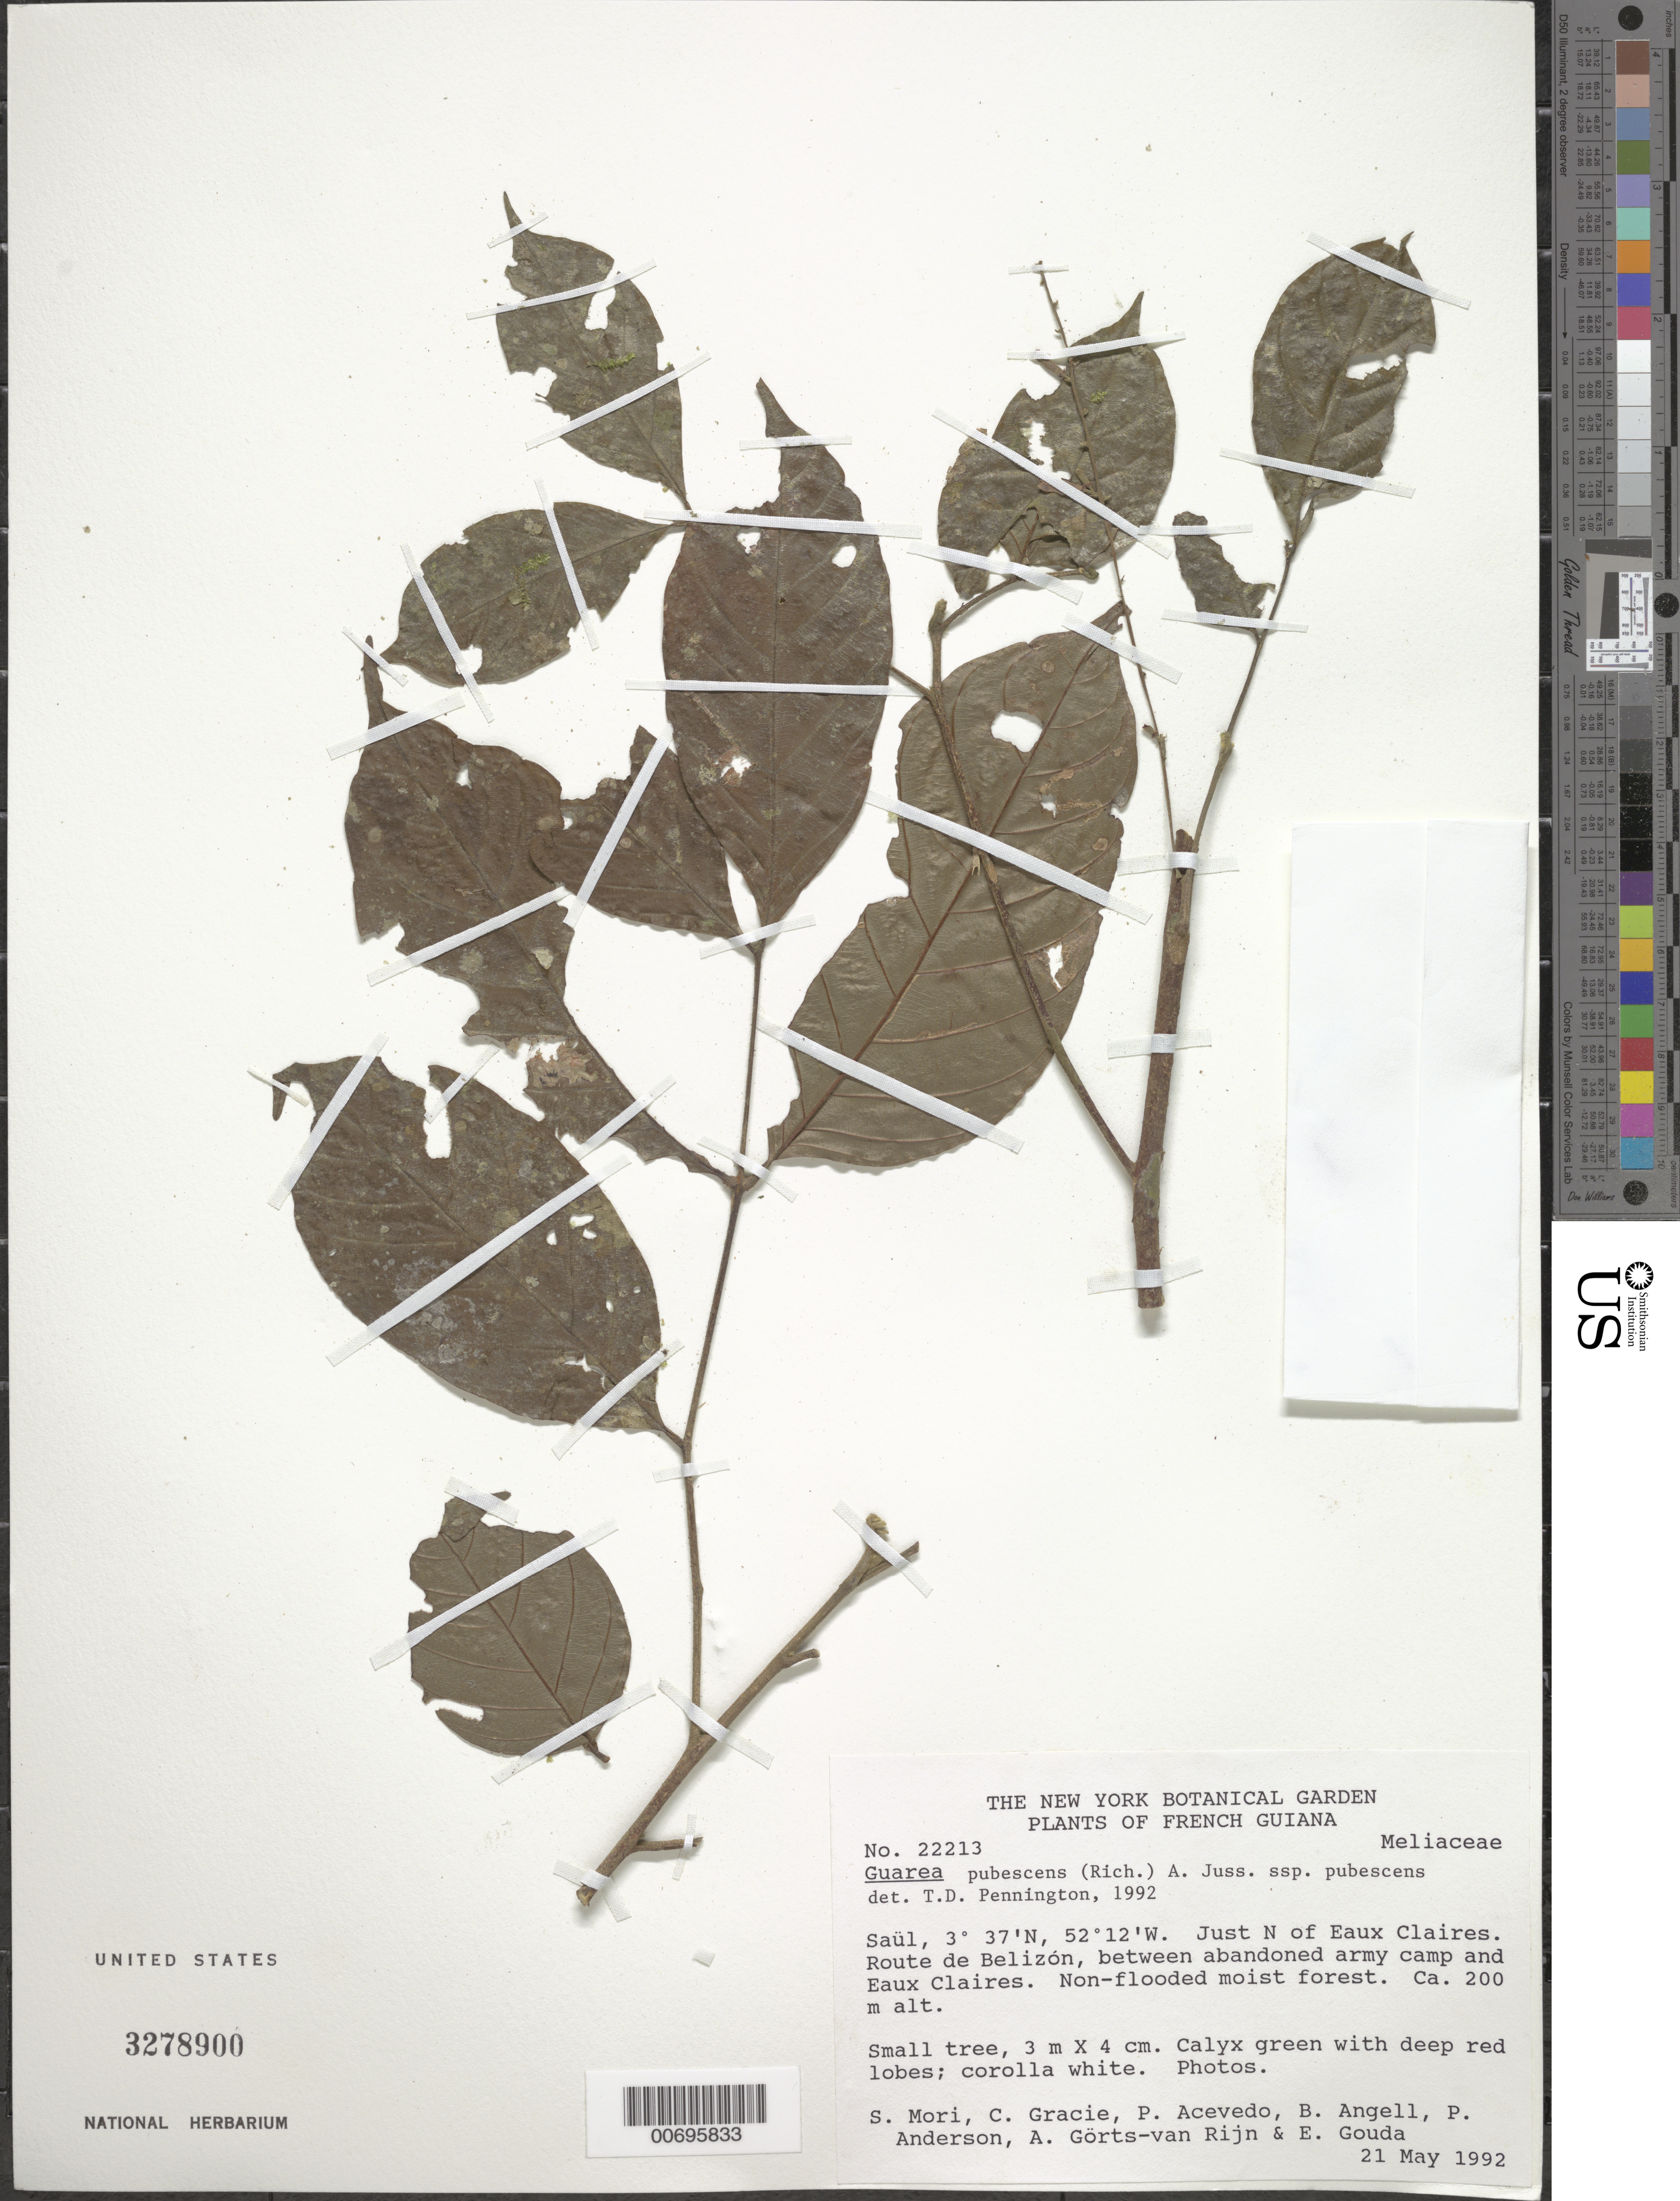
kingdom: Plantae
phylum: Tracheophyta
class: Magnoliopsida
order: Sapindales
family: Meliaceae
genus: Guarea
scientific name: Guarea pubescens subsp. pubescens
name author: (Rich.) A. Juss.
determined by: Pennington, T. D., (K)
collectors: S. Mori, C. A. Gracie, P. Acevedo-Rodr., Bobbi Angell & P. Anderson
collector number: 22213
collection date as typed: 21-May-92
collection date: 1992-05-21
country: French Guiana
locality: Saül, N of Eaux Claires, Route de Belizon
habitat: Non-flooded moist forest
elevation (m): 200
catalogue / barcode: US 3278900